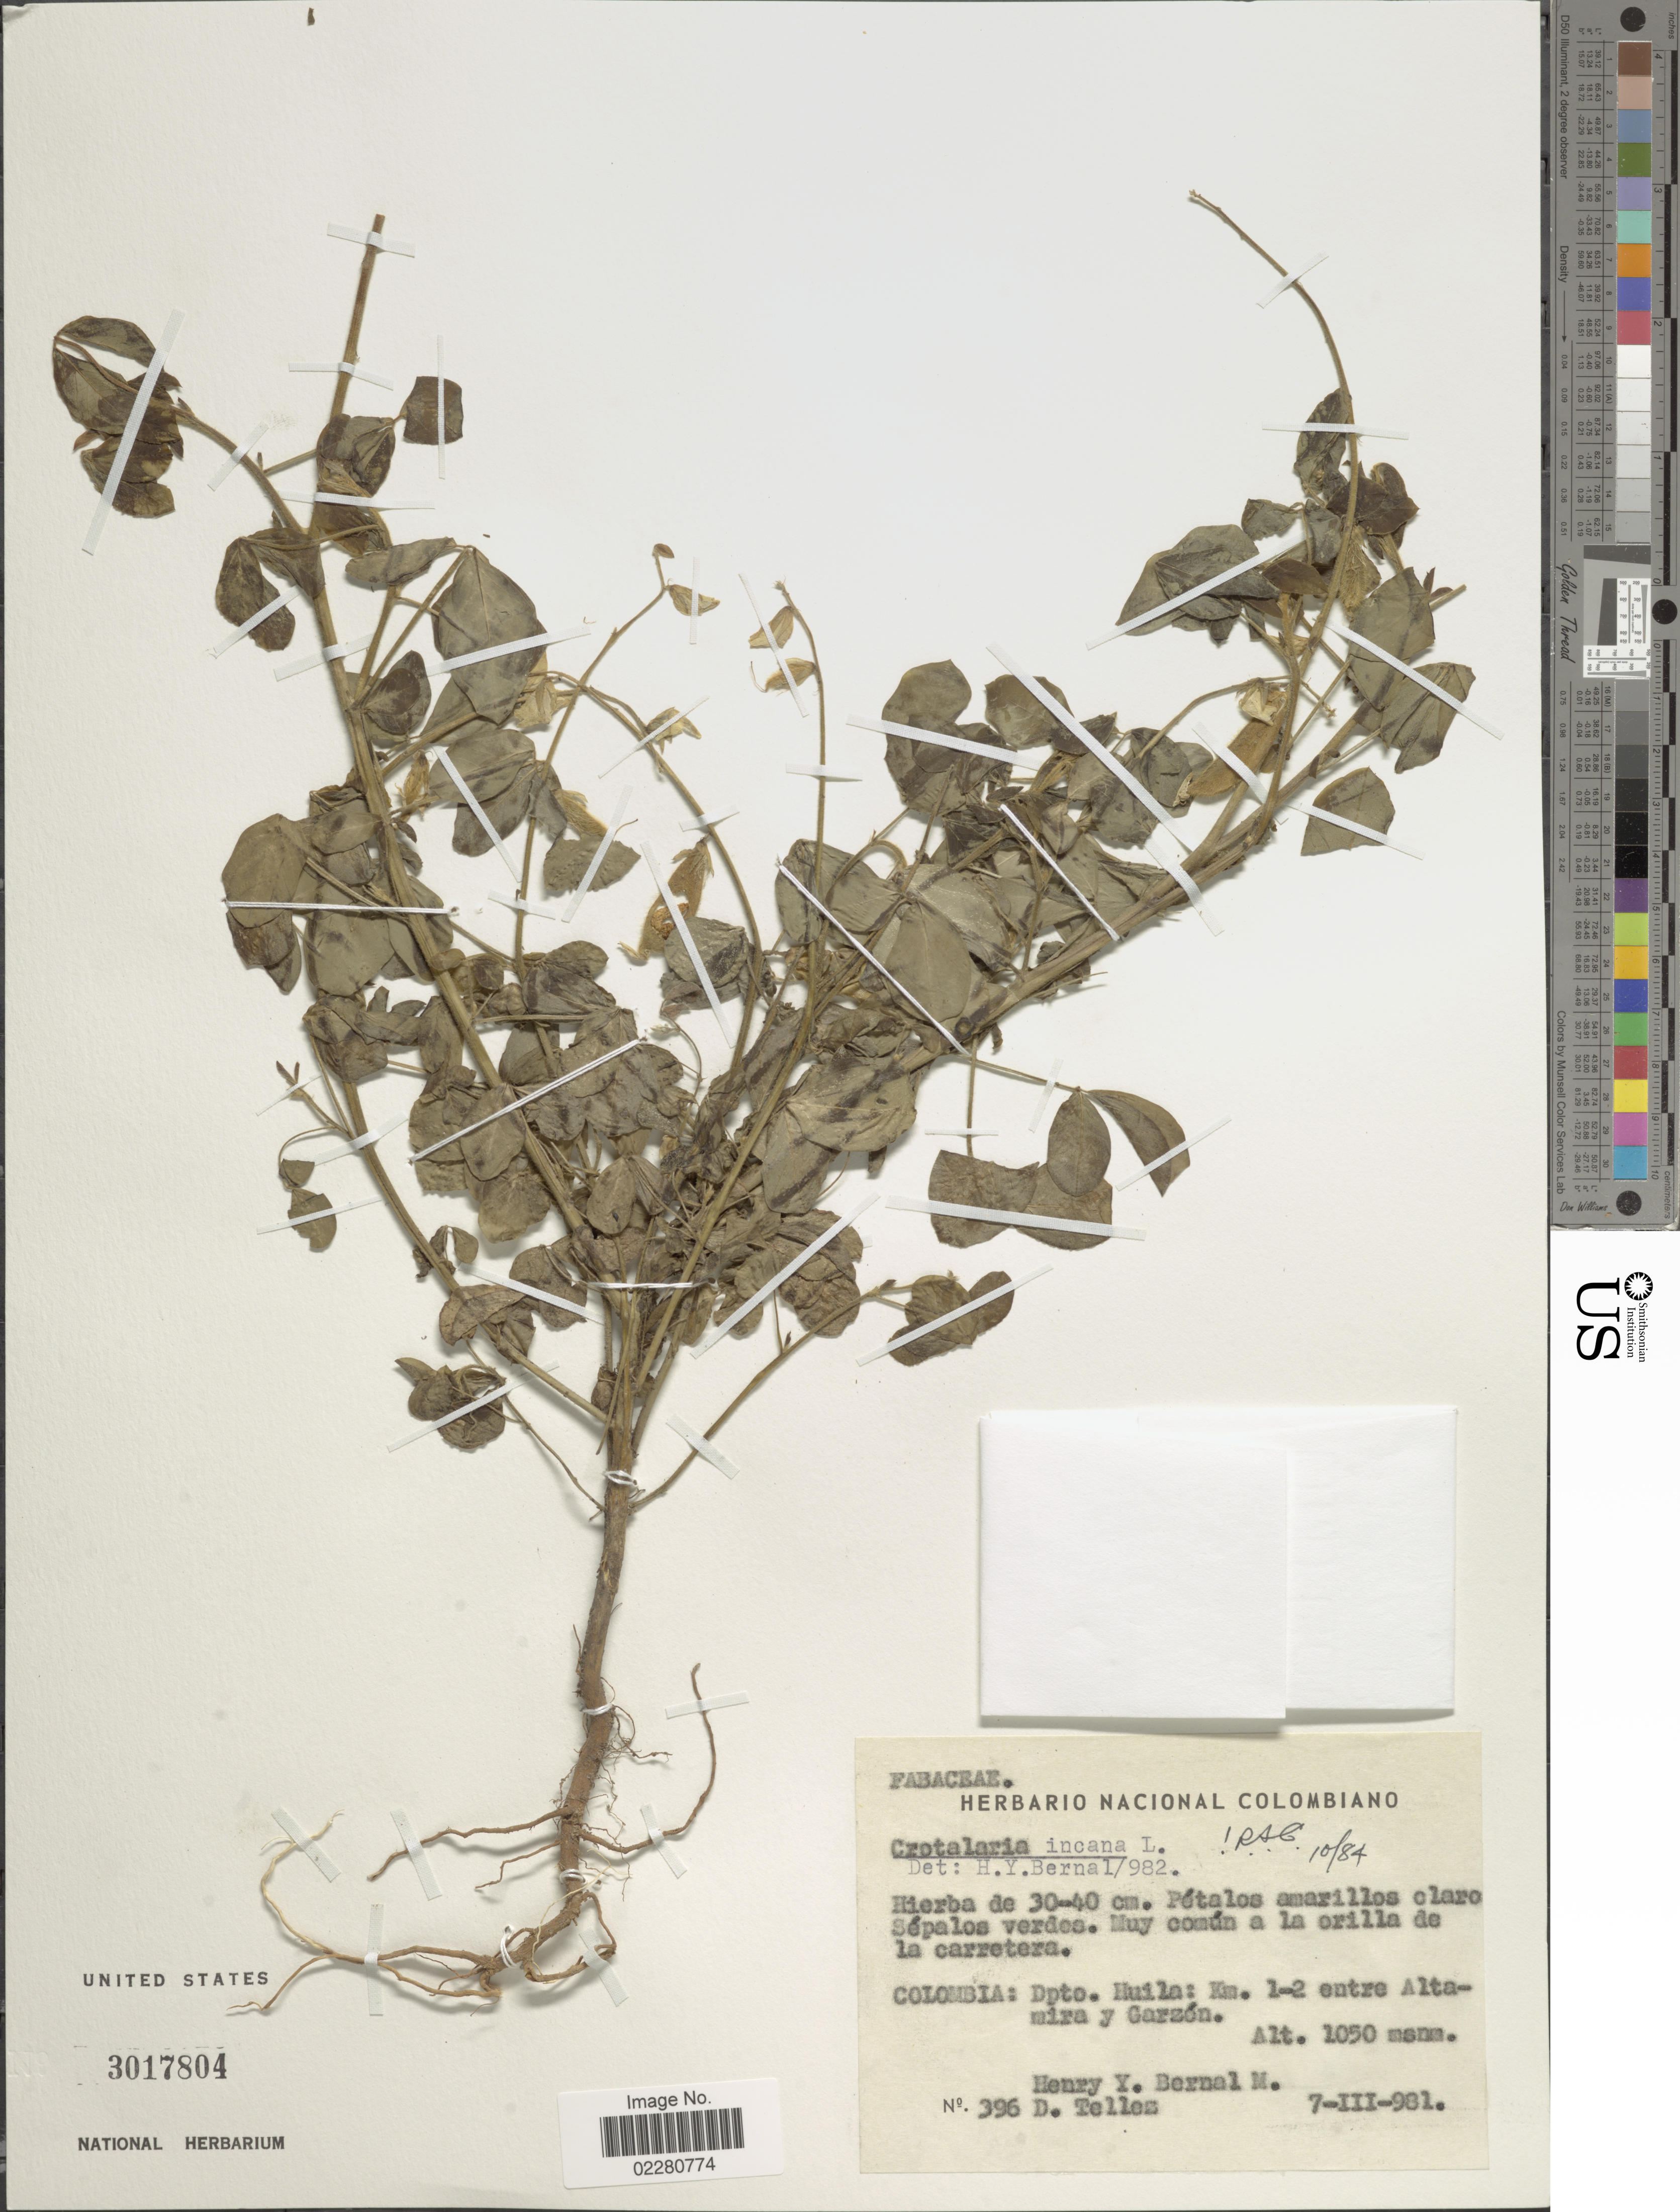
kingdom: Plantae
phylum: Tracheophyta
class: Magnoliopsida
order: Fabales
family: Fabaceae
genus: Crotalaria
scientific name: Crotalaria incana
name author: L.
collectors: H. Y. Bernal & D. Tellez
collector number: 396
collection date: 1981-03-07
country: Colombia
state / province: Huila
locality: Colombia: Dpto. Huila: Km. 1-2 entre Altamira y Garzón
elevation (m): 1050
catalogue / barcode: US 3017804